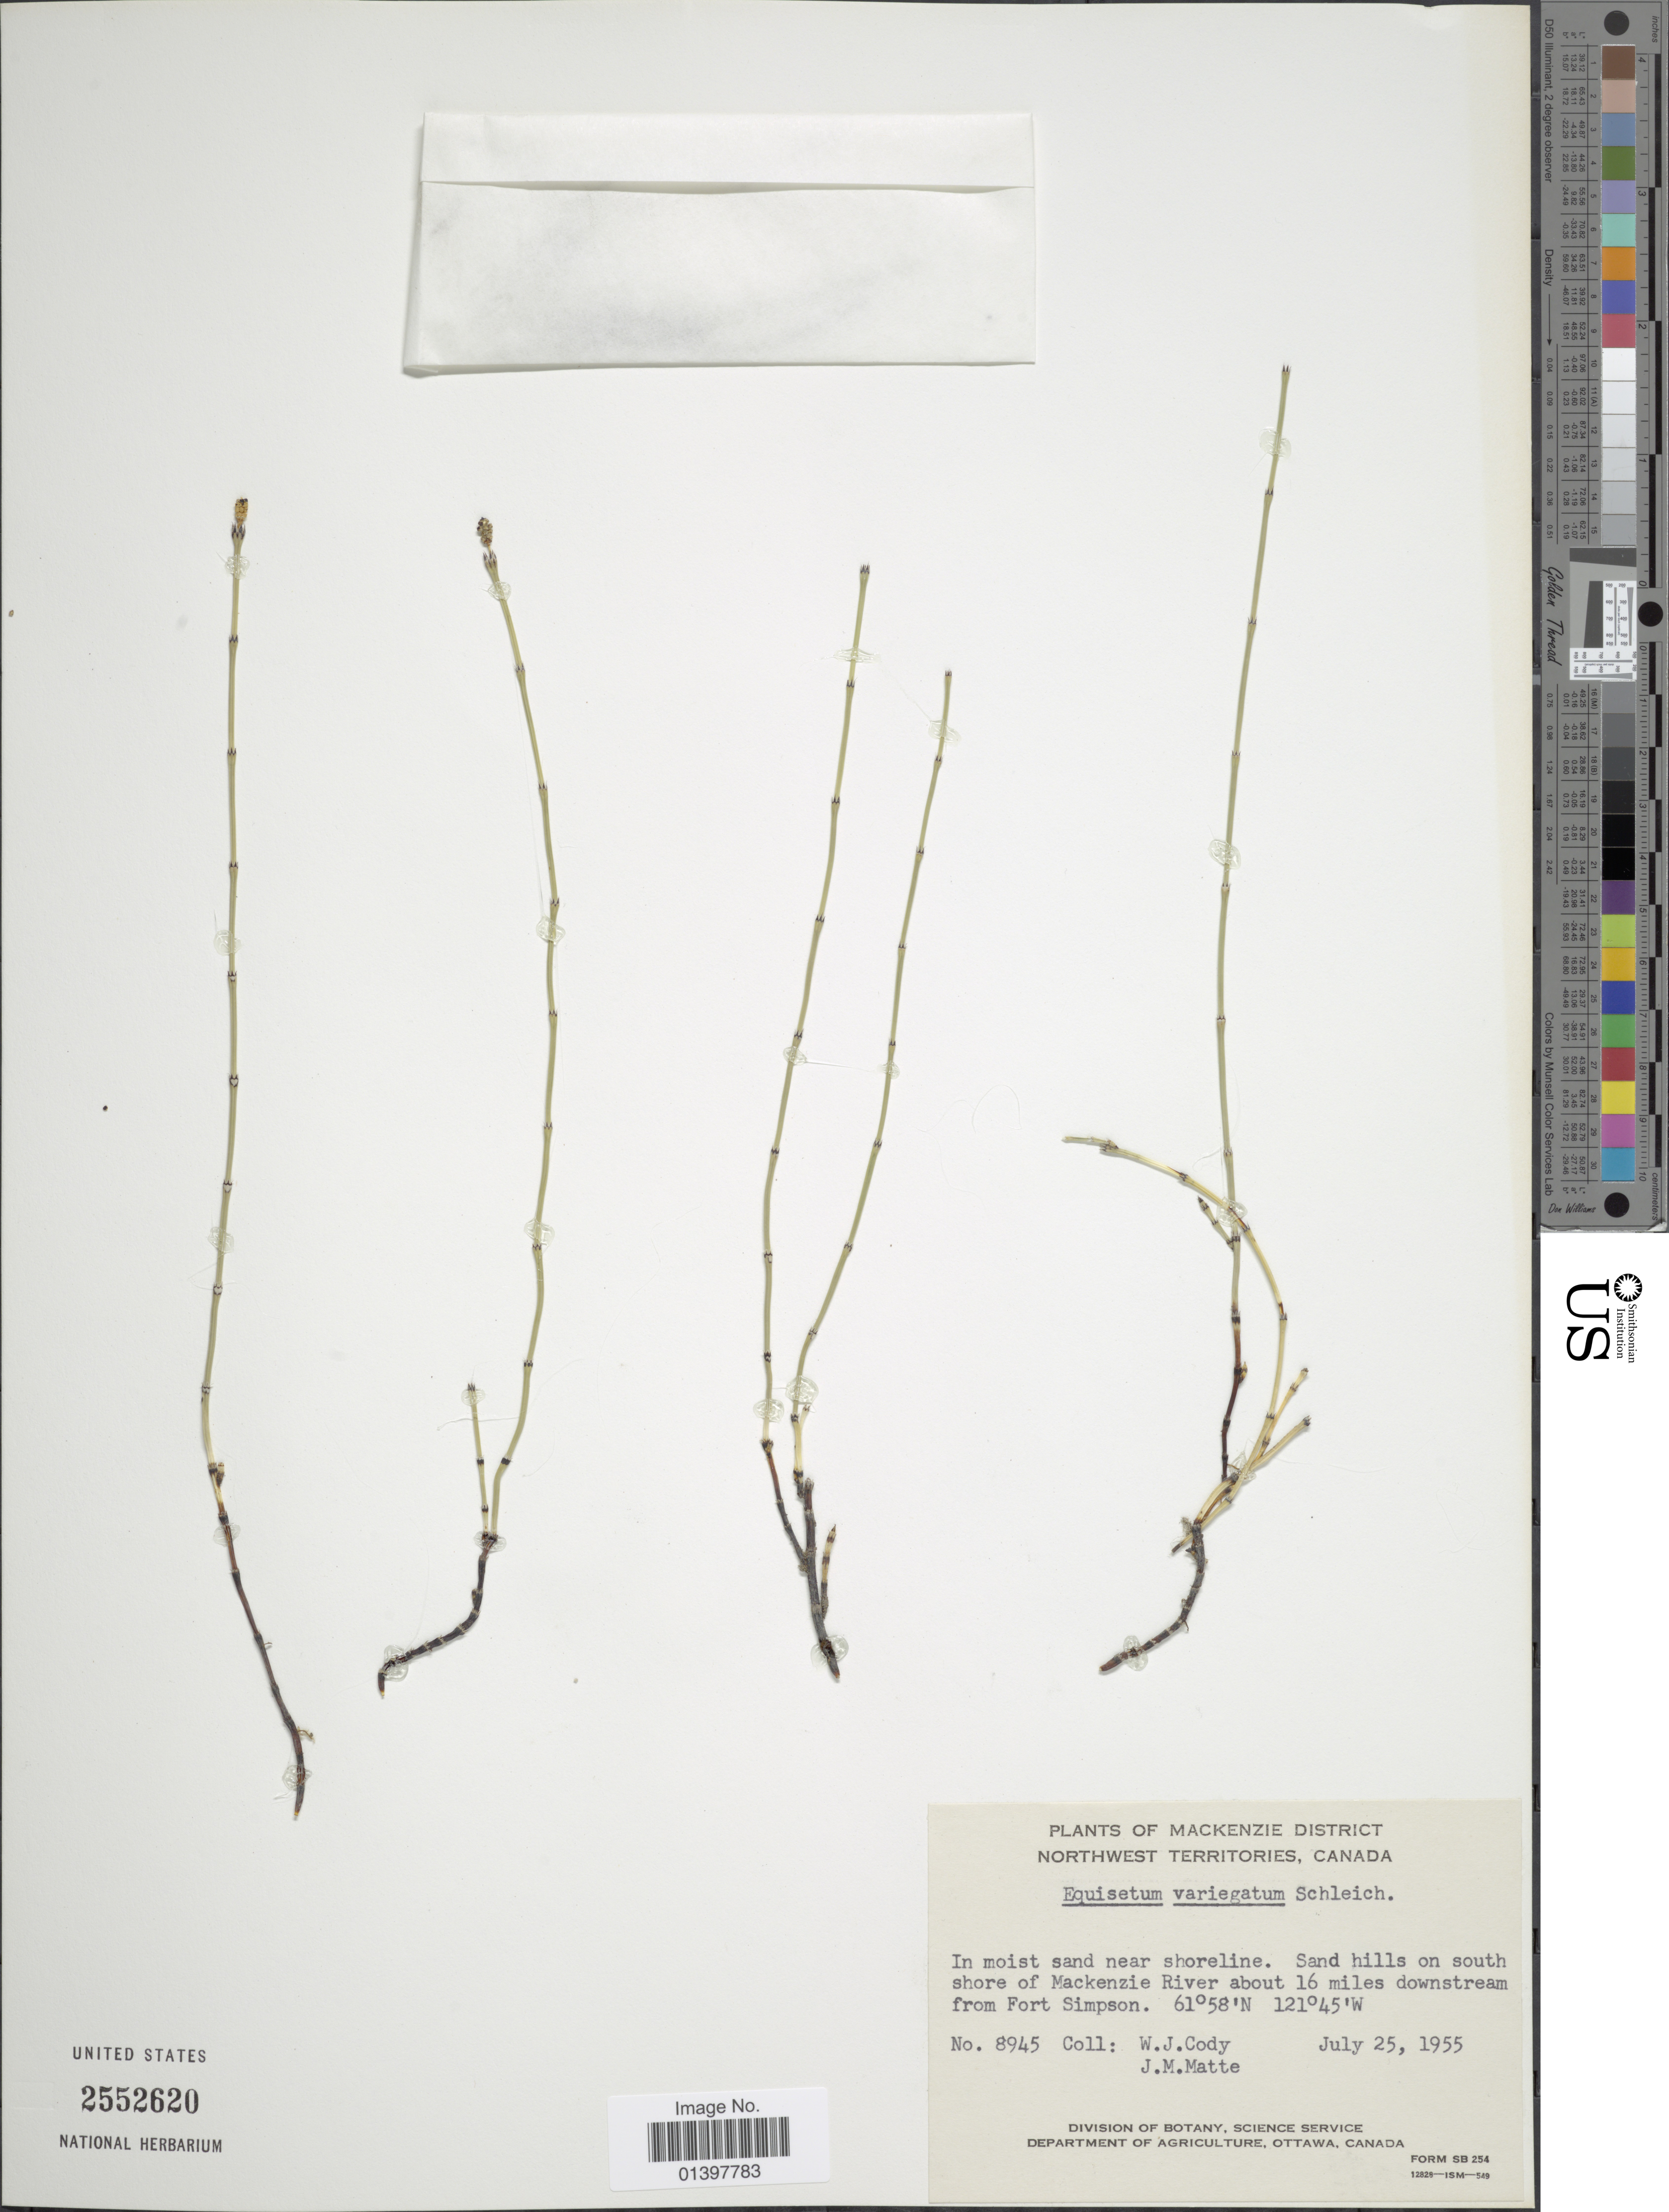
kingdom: Plantae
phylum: Tracheophyta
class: Polypodiopsida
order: Equisetales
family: Equisetaceae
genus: Equisetum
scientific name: Equisetum variegatum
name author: Schleich. ex F. Weber & D. Mohr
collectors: W. Cody & J. Matte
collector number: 8945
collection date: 1955-07-25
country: Canada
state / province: Northwest Territories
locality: Mackenzie District, Northwest Territories, In moist sand near shoreline, sand hills on south shore of Mackenzie River about 16miles downstream from Fort Simpson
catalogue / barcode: US 2552620